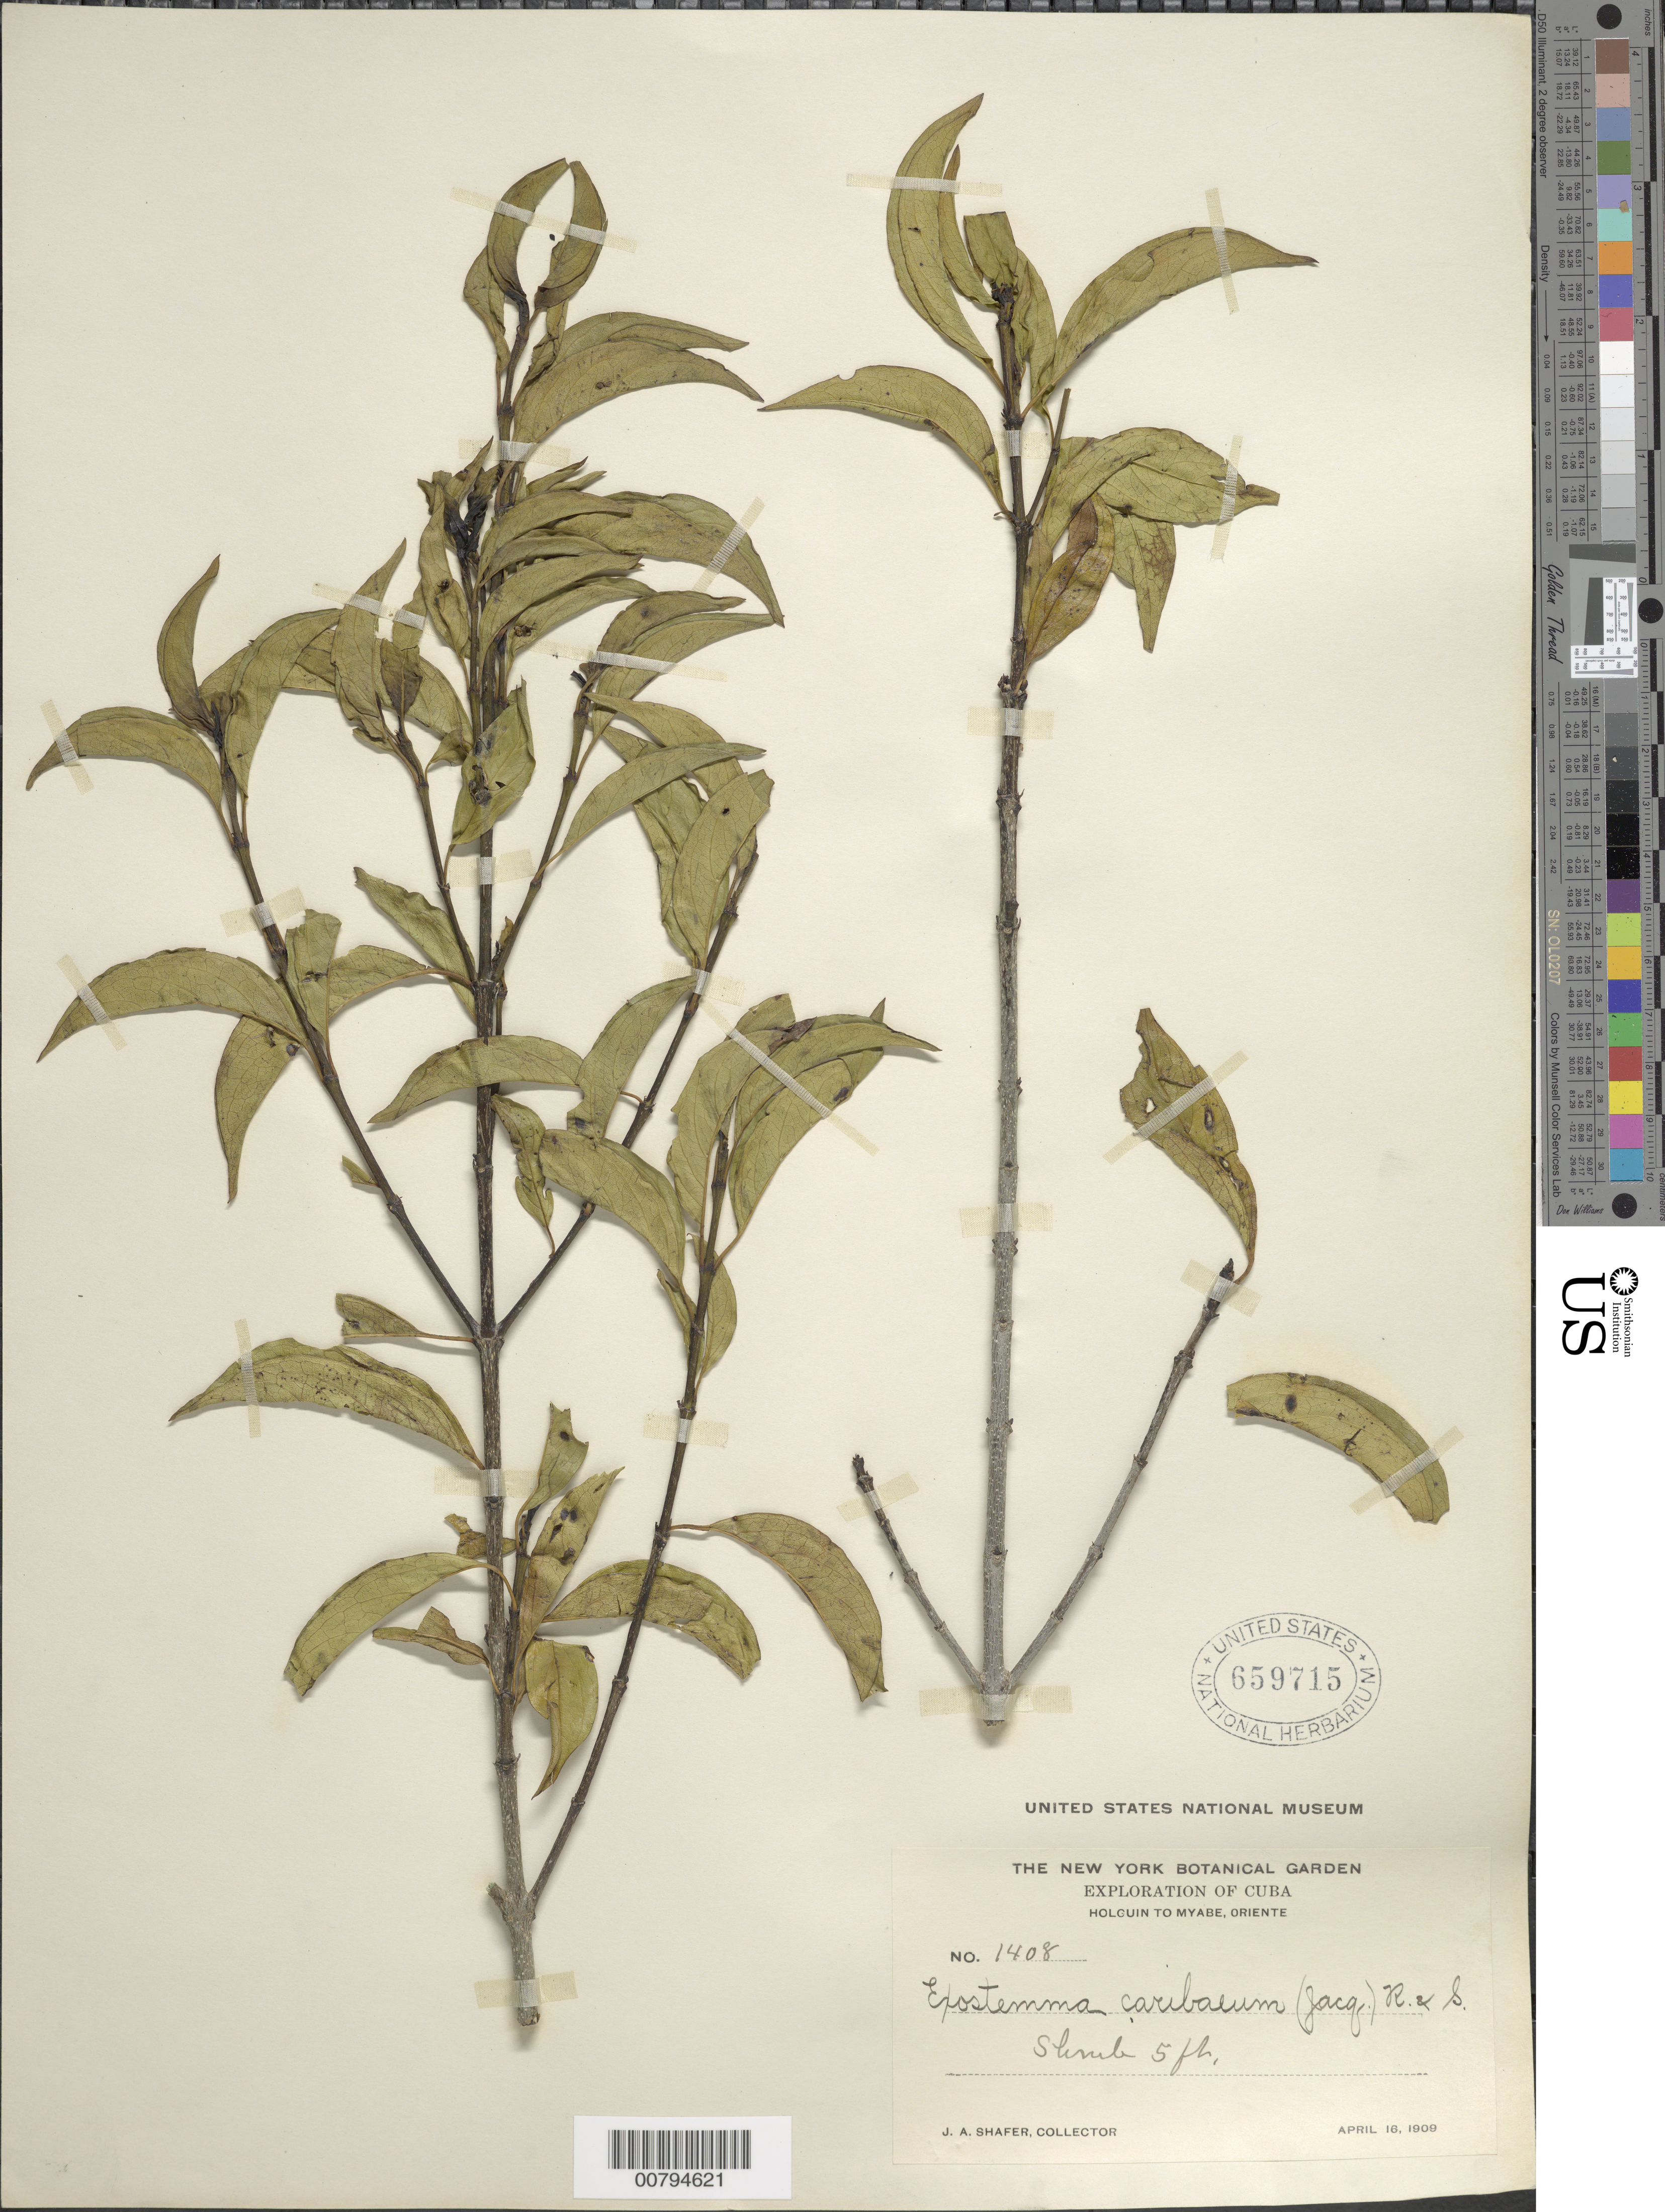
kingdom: Plantae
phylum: Tracheophyta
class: Magnoliopsida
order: Gentianales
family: Rubiaceae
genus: Exostema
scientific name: Exostema caribaeum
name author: (Jacq.) Roem. & Schult.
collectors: J. A. Shafer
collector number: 1408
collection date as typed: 16 Apr 1909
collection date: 1909-04-16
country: Cuba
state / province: Oriente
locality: Holguin to Myabe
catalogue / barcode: US 659715